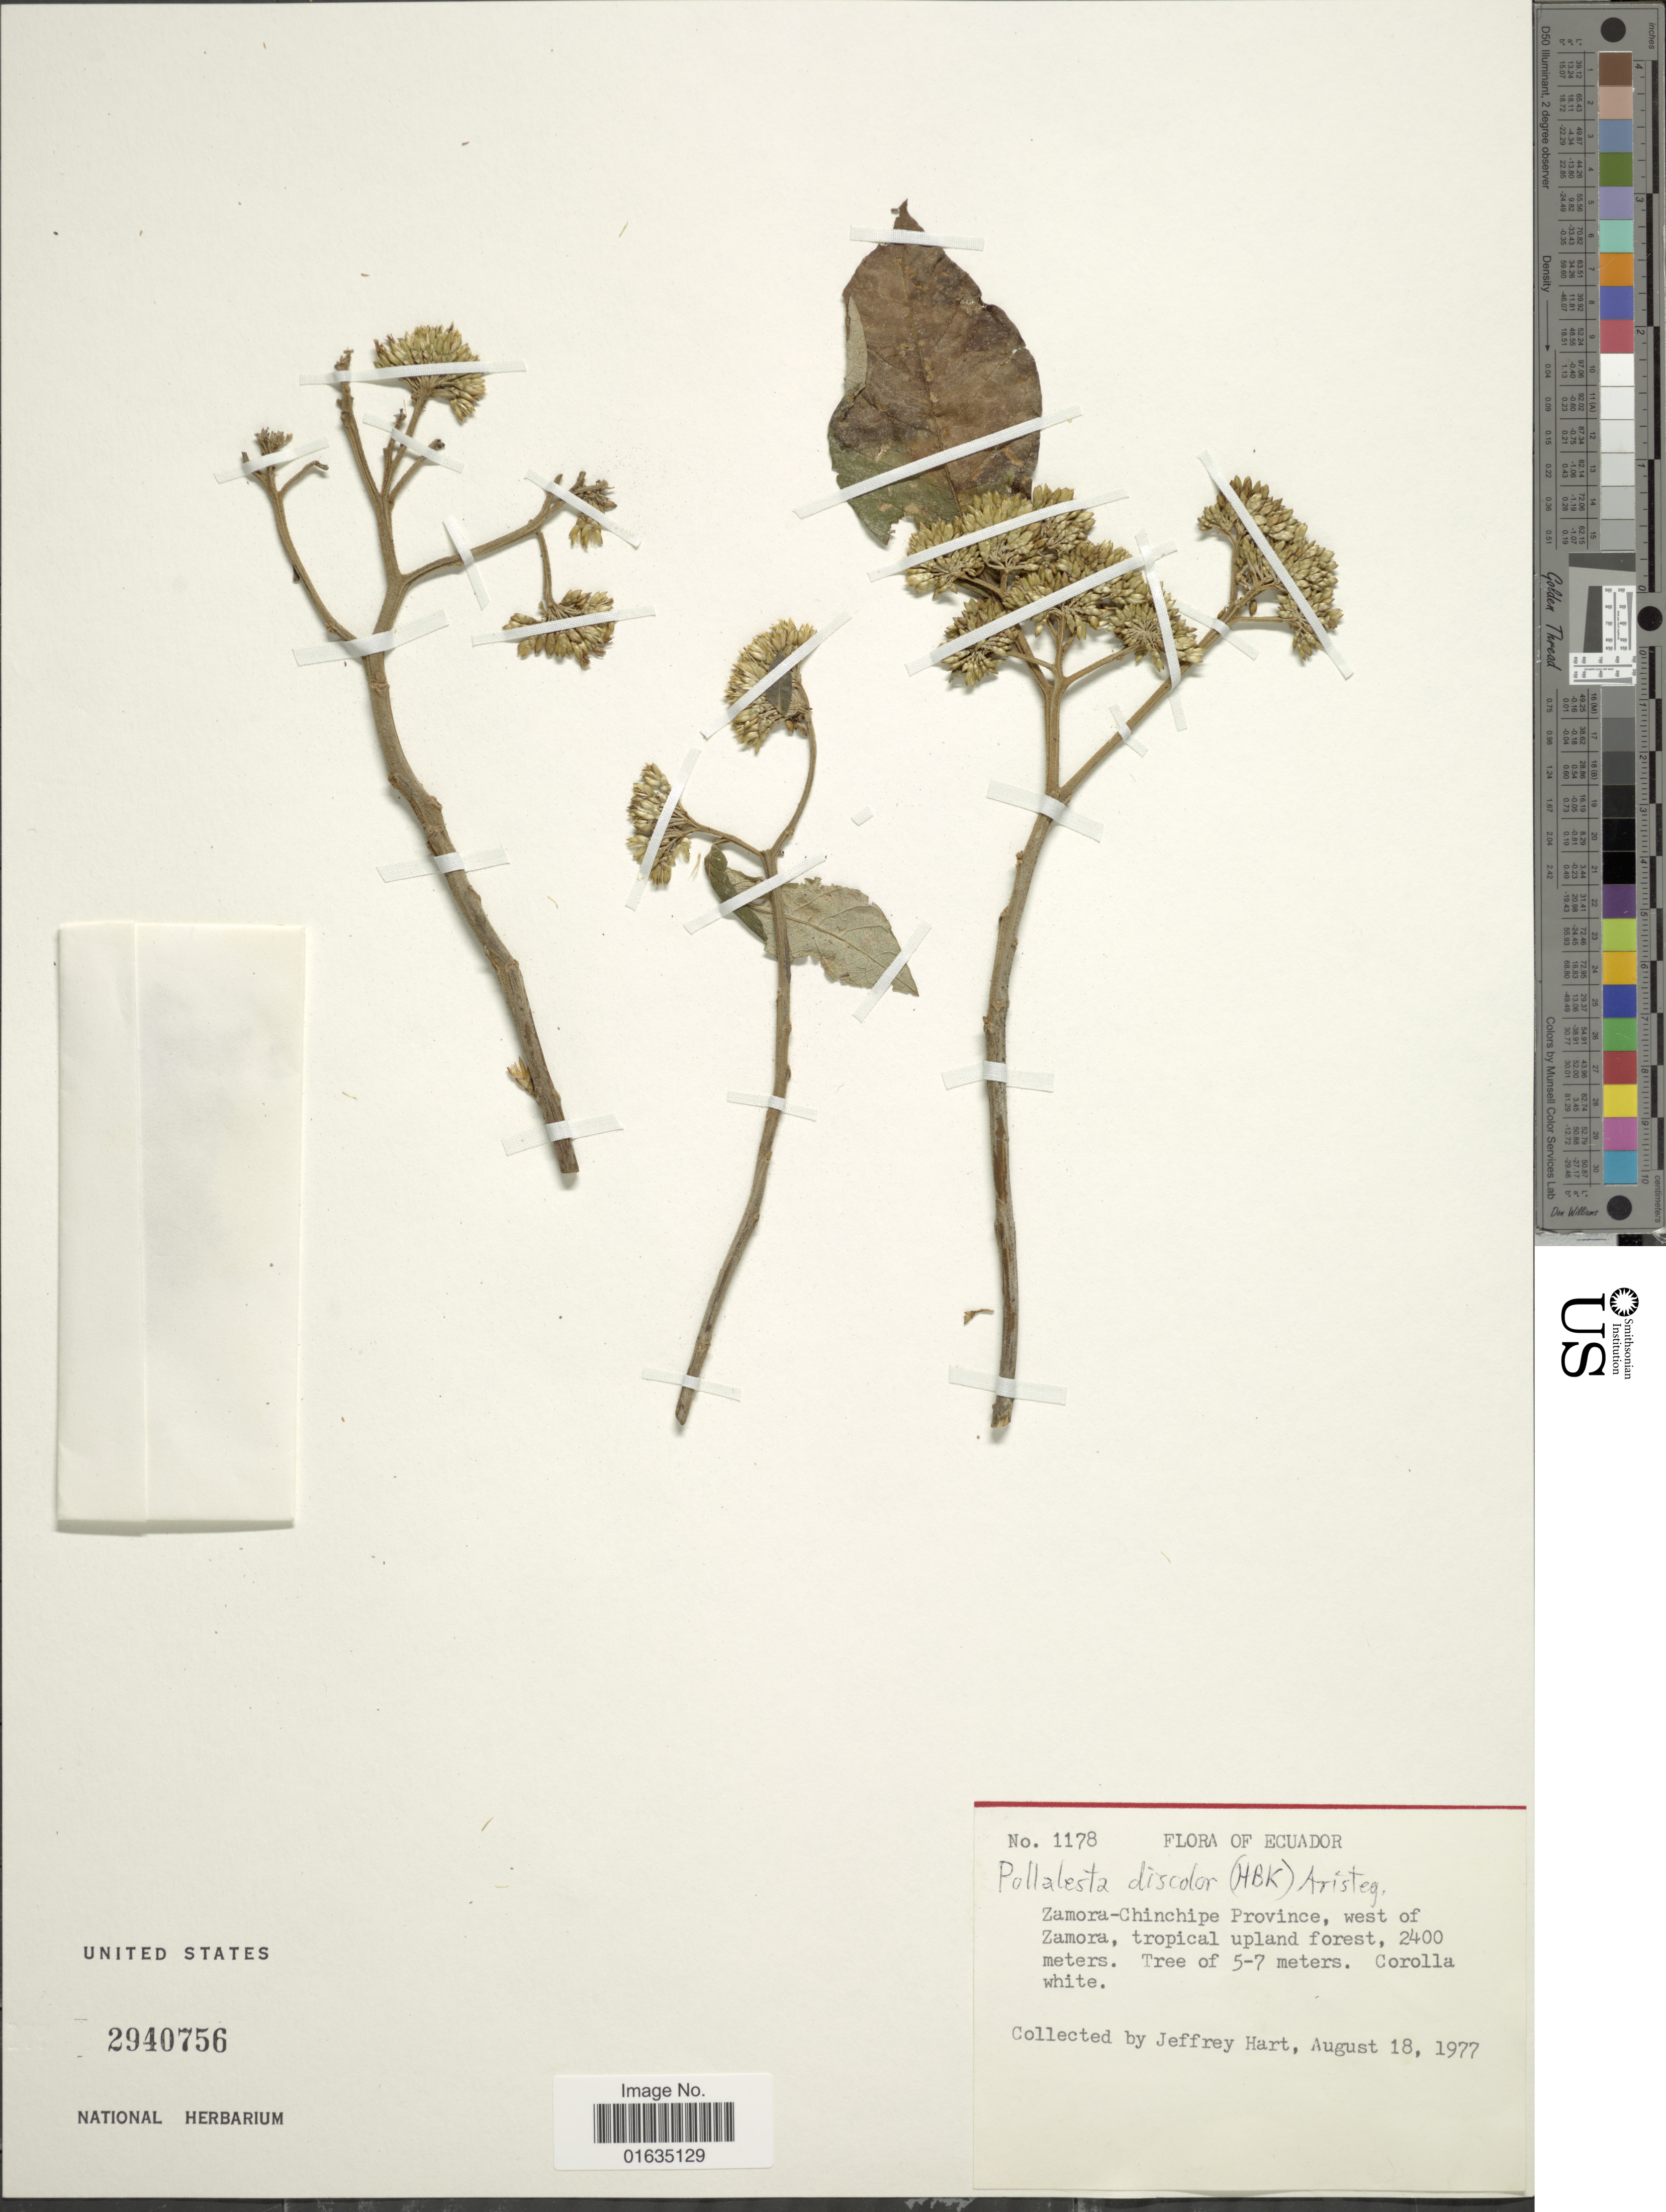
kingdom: Plantae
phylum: Tracheophyta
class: Magnoliopsida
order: Asterales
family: Asteraceae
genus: Pollalesta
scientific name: Pollalesta discolor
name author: (Kunth) Aristeg.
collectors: J. A. Hart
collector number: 1178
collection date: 1977-08-18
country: Ecuador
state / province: Zamora-Chinchipe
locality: Zamora-Chinchipe Province, west of Zamora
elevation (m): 2400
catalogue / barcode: US 2940756